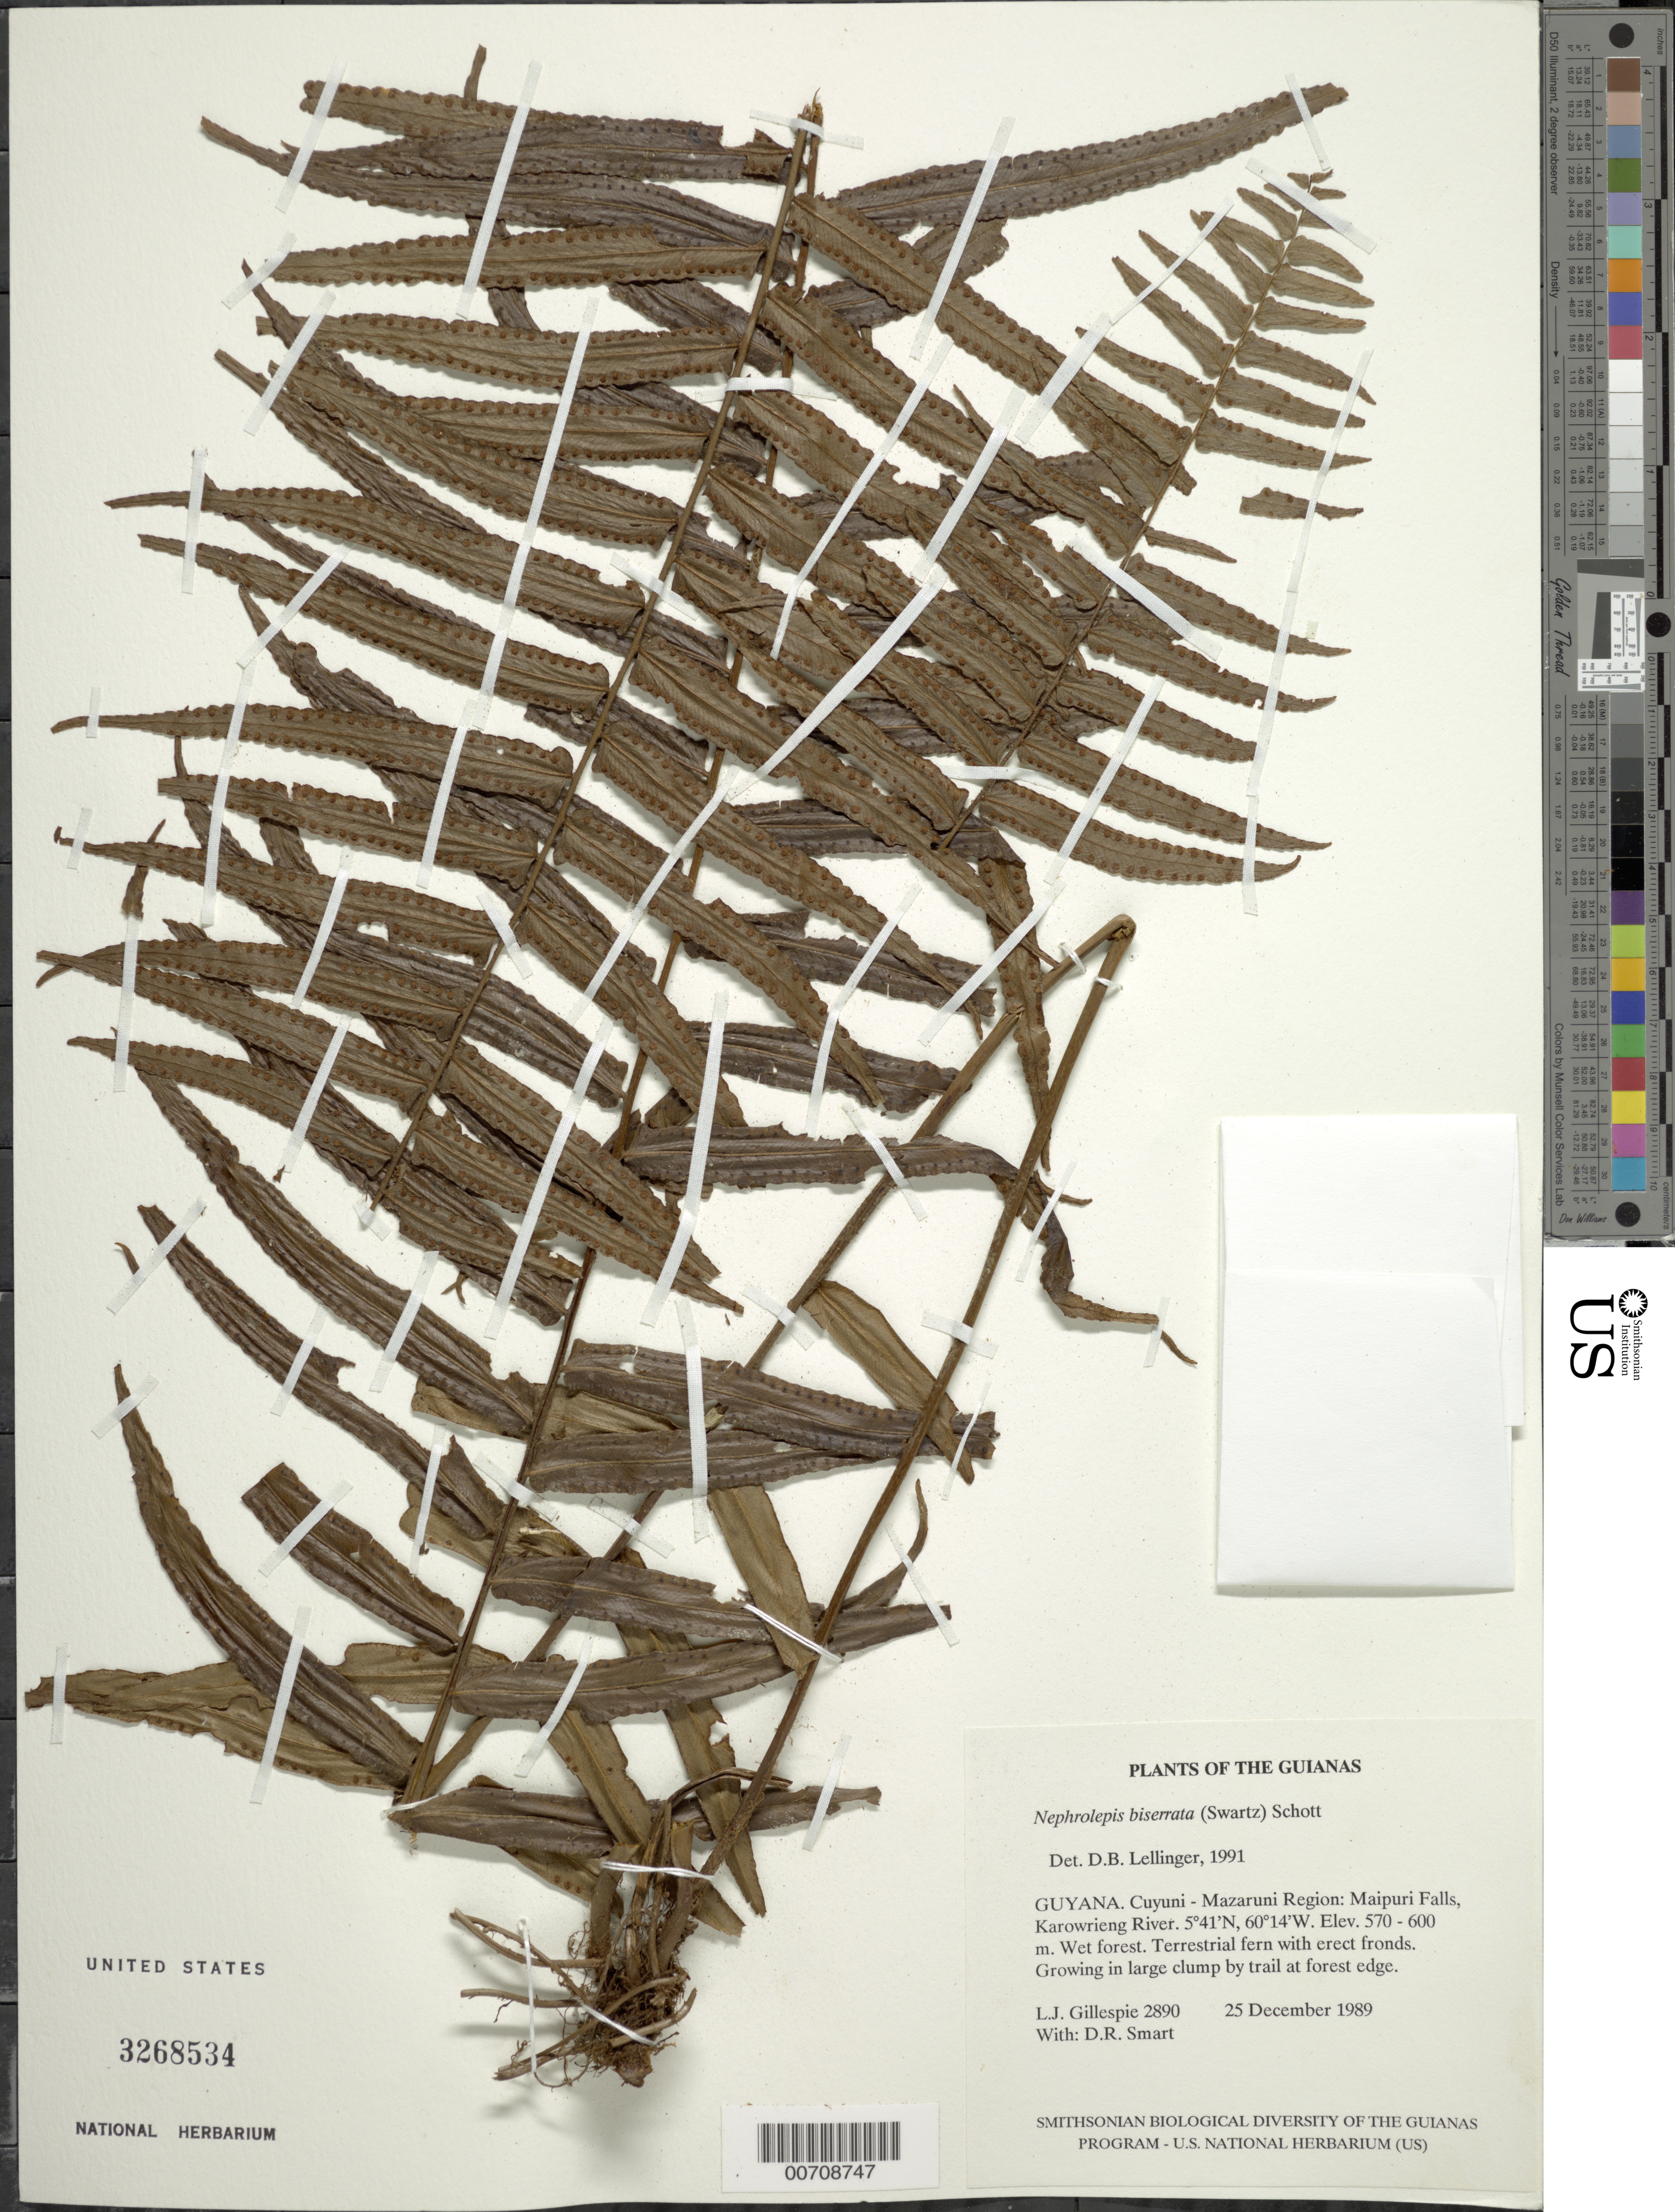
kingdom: Plantae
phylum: Tracheophyta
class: Polypodiopsida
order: Polypodiales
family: Nephrolepidaceae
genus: Nephrolepis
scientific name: Nephrolepis biserrata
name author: (Sw.) Schott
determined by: Lellinger, David B., (BOT), Smithsonian Institution - National Museum of Natural History (UNITED STATES)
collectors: L. J. Gillespie & D. R. Smart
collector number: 2890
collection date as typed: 25 December 1989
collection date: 1989-12-25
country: Guyana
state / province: Cuyuni-Mazaruni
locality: Maipuri Falls, Karowrieng River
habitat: Wet forest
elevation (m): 570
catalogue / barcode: US 3268534